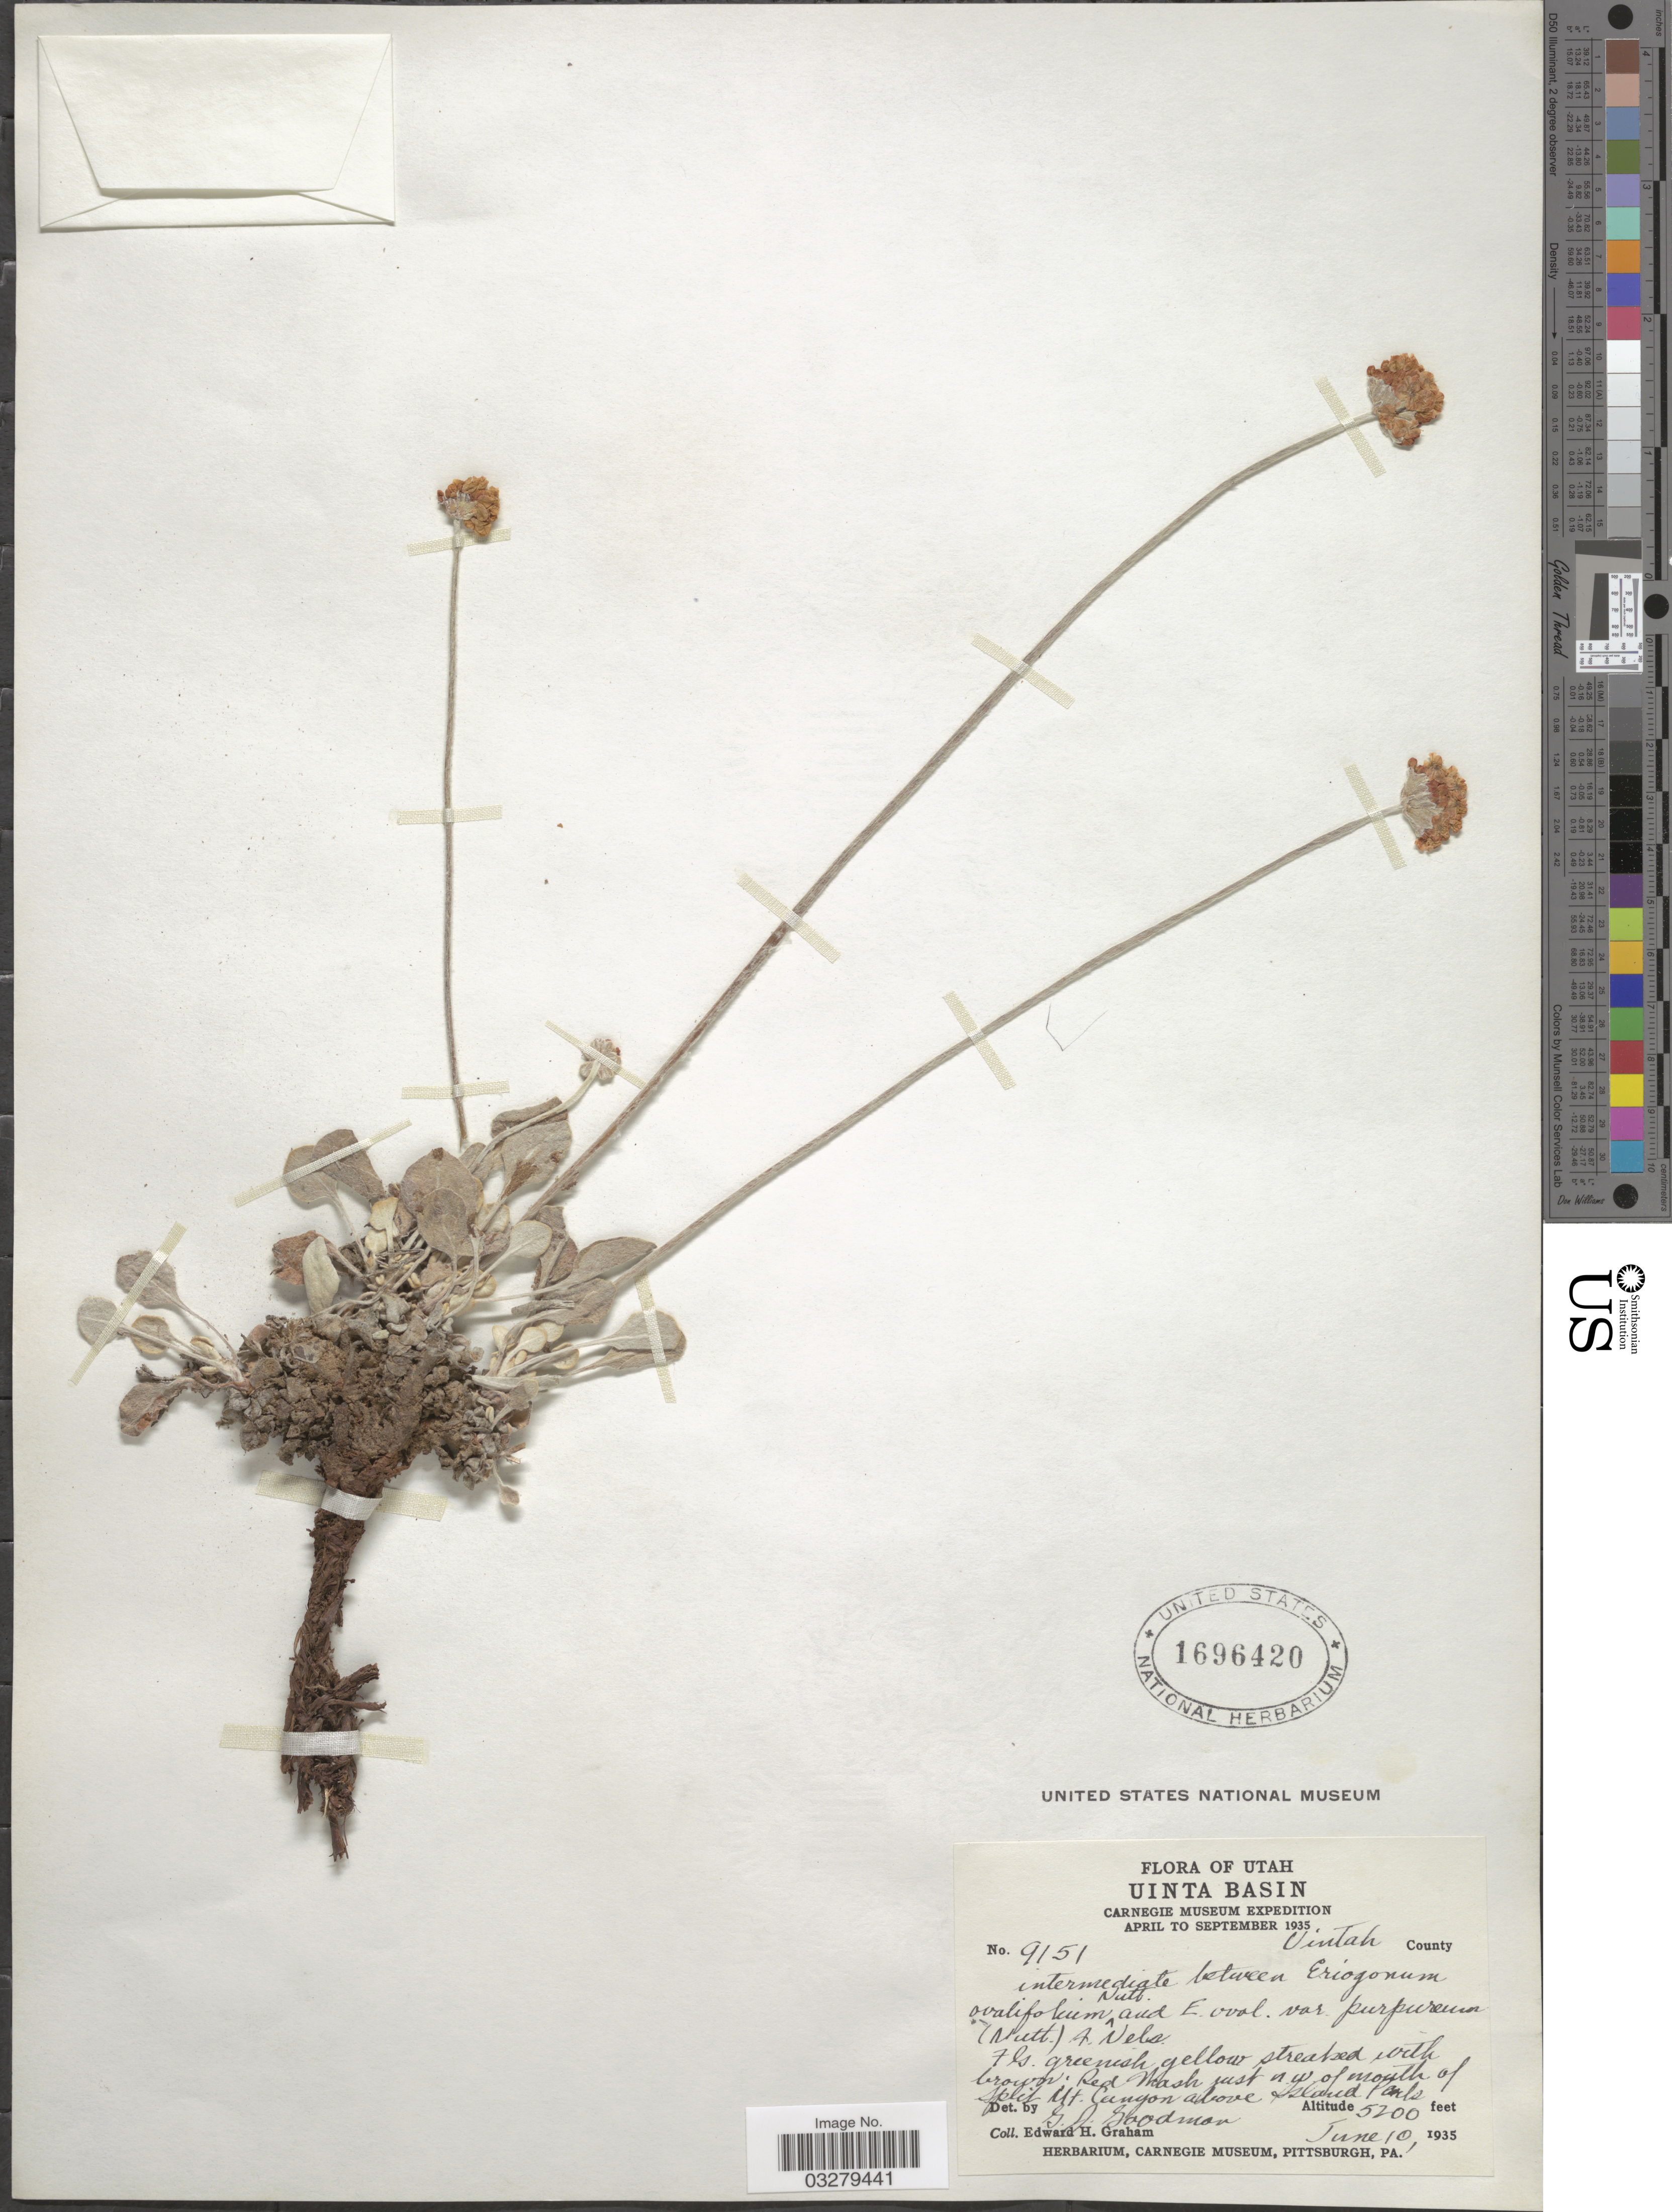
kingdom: Plantae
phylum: Tracheophyta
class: Magnoliopsida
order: Caryophyllales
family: Polygonaceae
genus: Eriogonum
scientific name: Eriogonum ovalifolium var. purpureum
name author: (Nutt.) Durand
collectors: E. H. Graham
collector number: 9151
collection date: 1935-06-10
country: United States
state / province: Utah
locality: Uinta Basin, Uintah County, Red Wash just n.w. of mouth of Split Mt. Canyon above Island Park.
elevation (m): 1585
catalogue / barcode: US 1696420